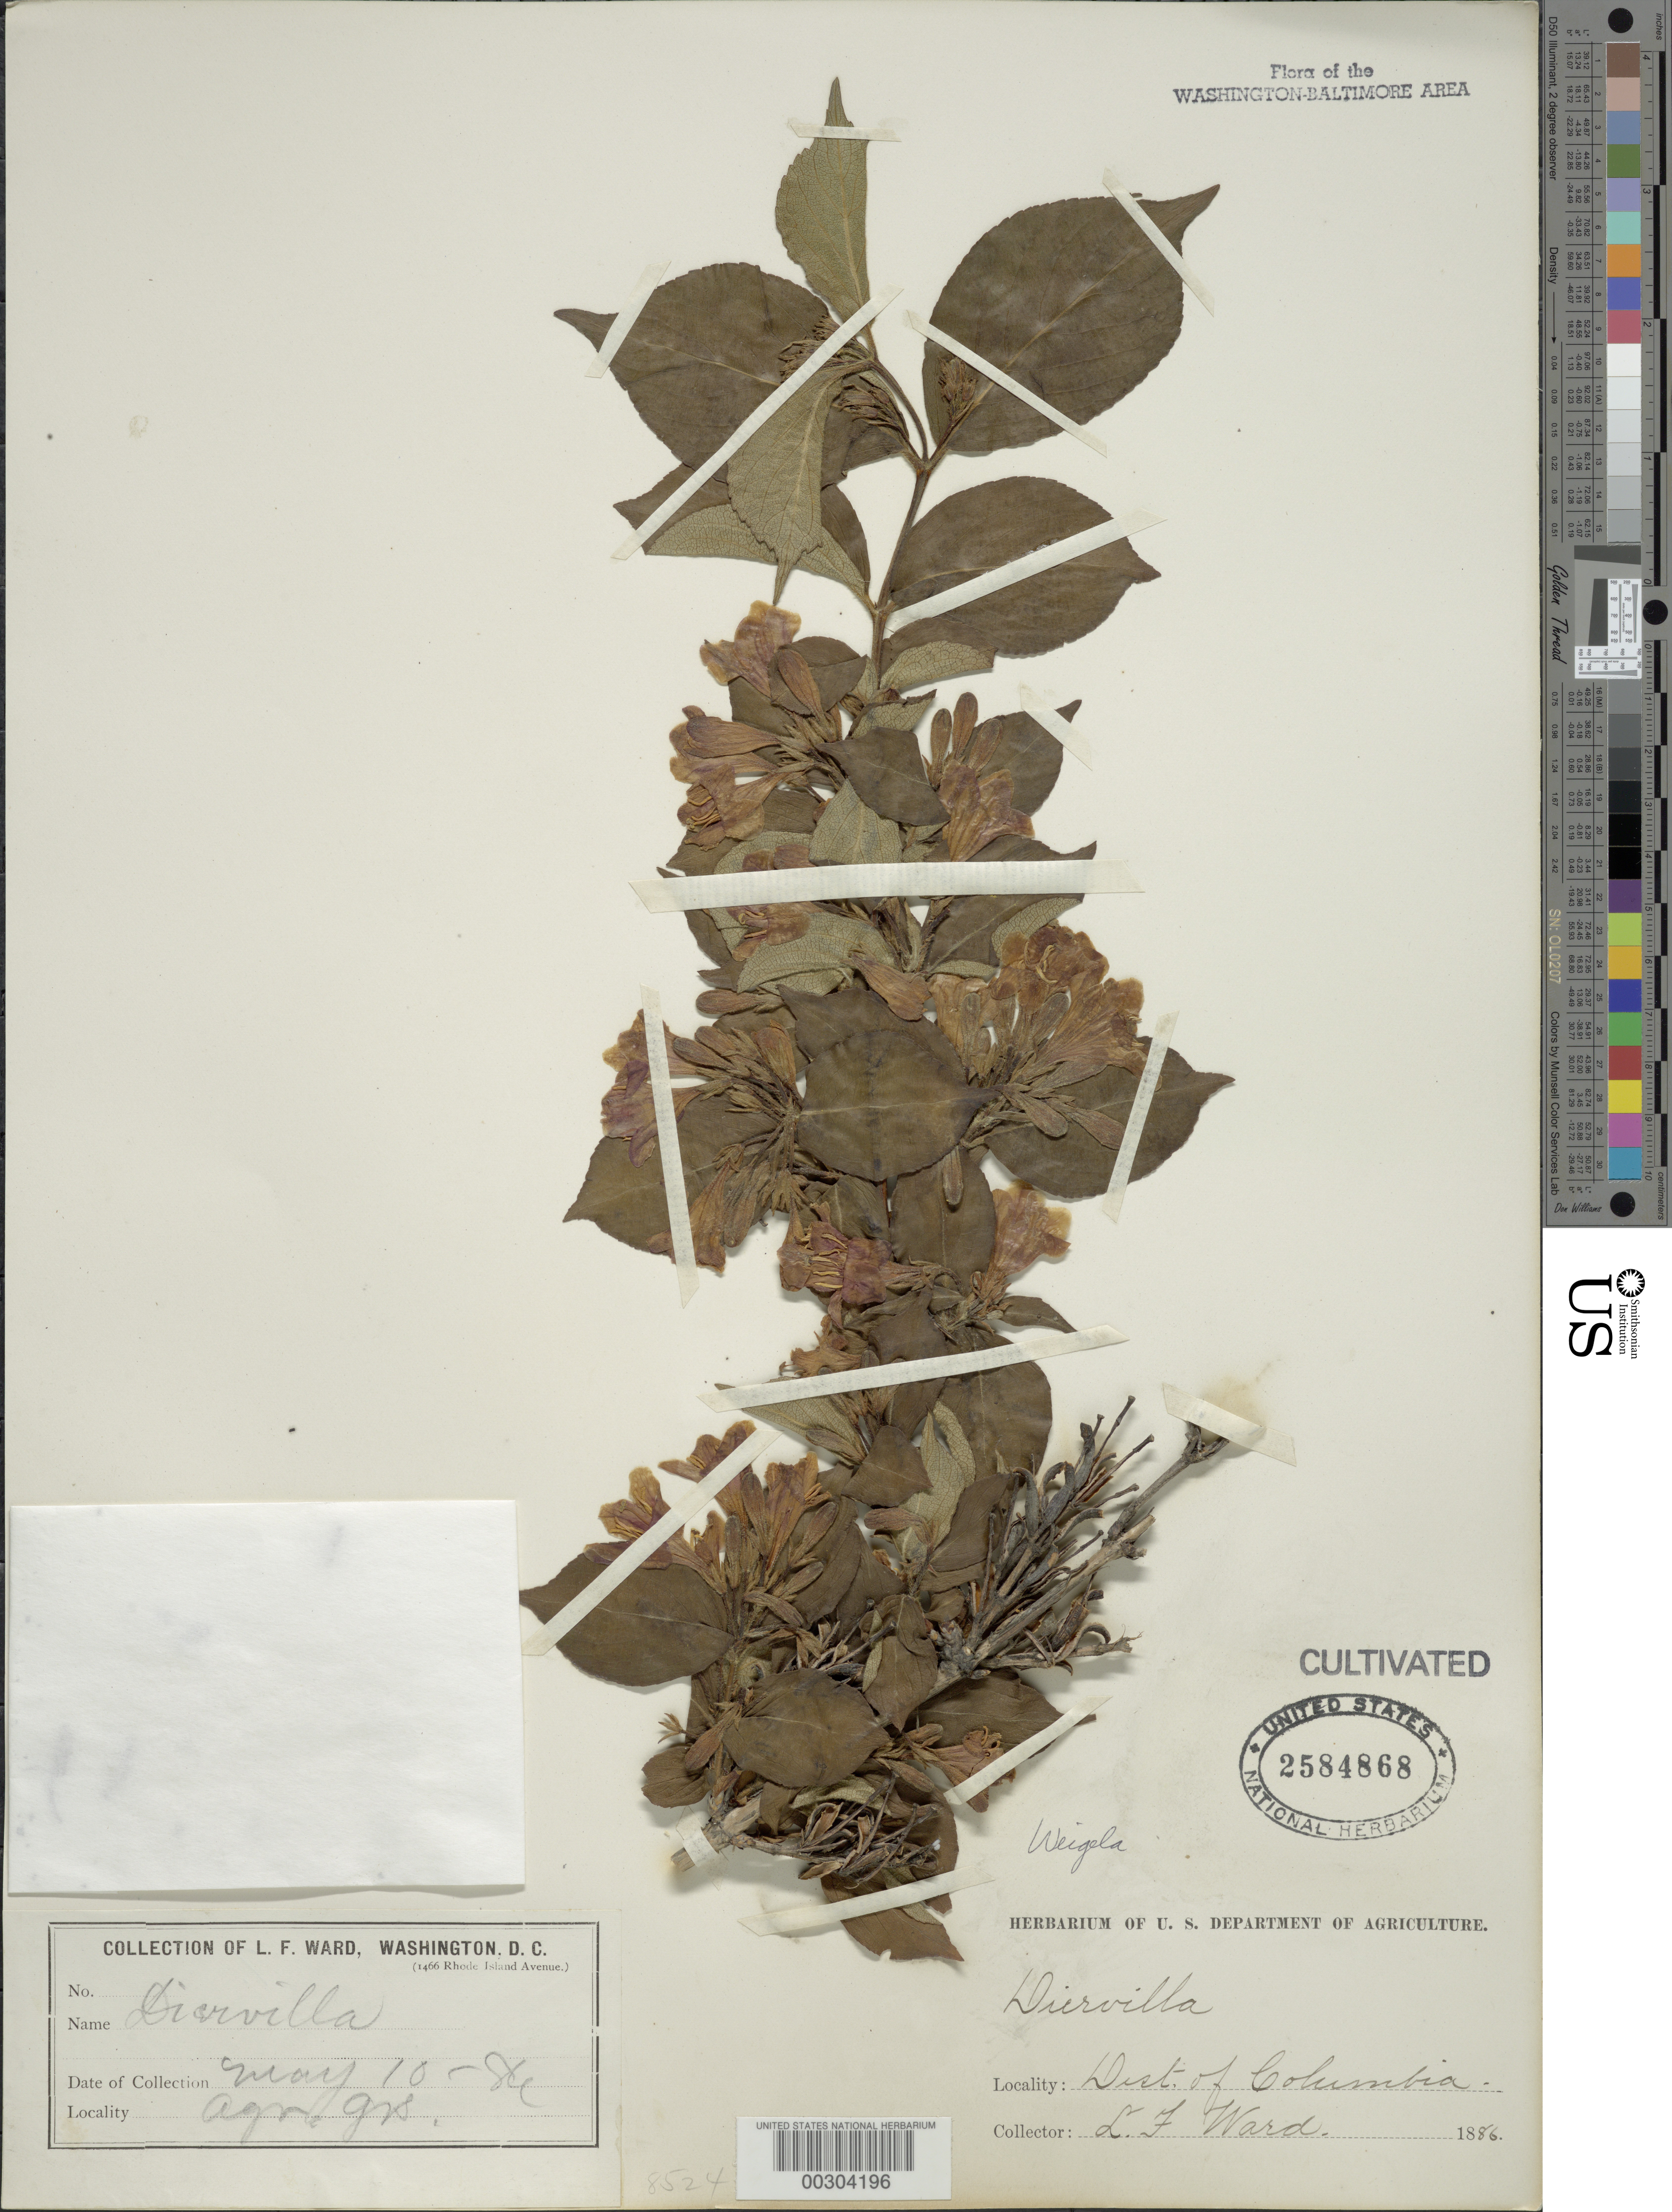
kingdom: Plantae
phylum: Tracheophyta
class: Magnoliopsida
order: Dipsacales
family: Caprifoliaceae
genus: Weigela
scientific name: Weigela sp.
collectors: L. F. Ward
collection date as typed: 10 May 1886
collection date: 1886-05-10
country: United States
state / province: District of Columbia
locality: Department of Agriculture grounds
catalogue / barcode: US 2584868